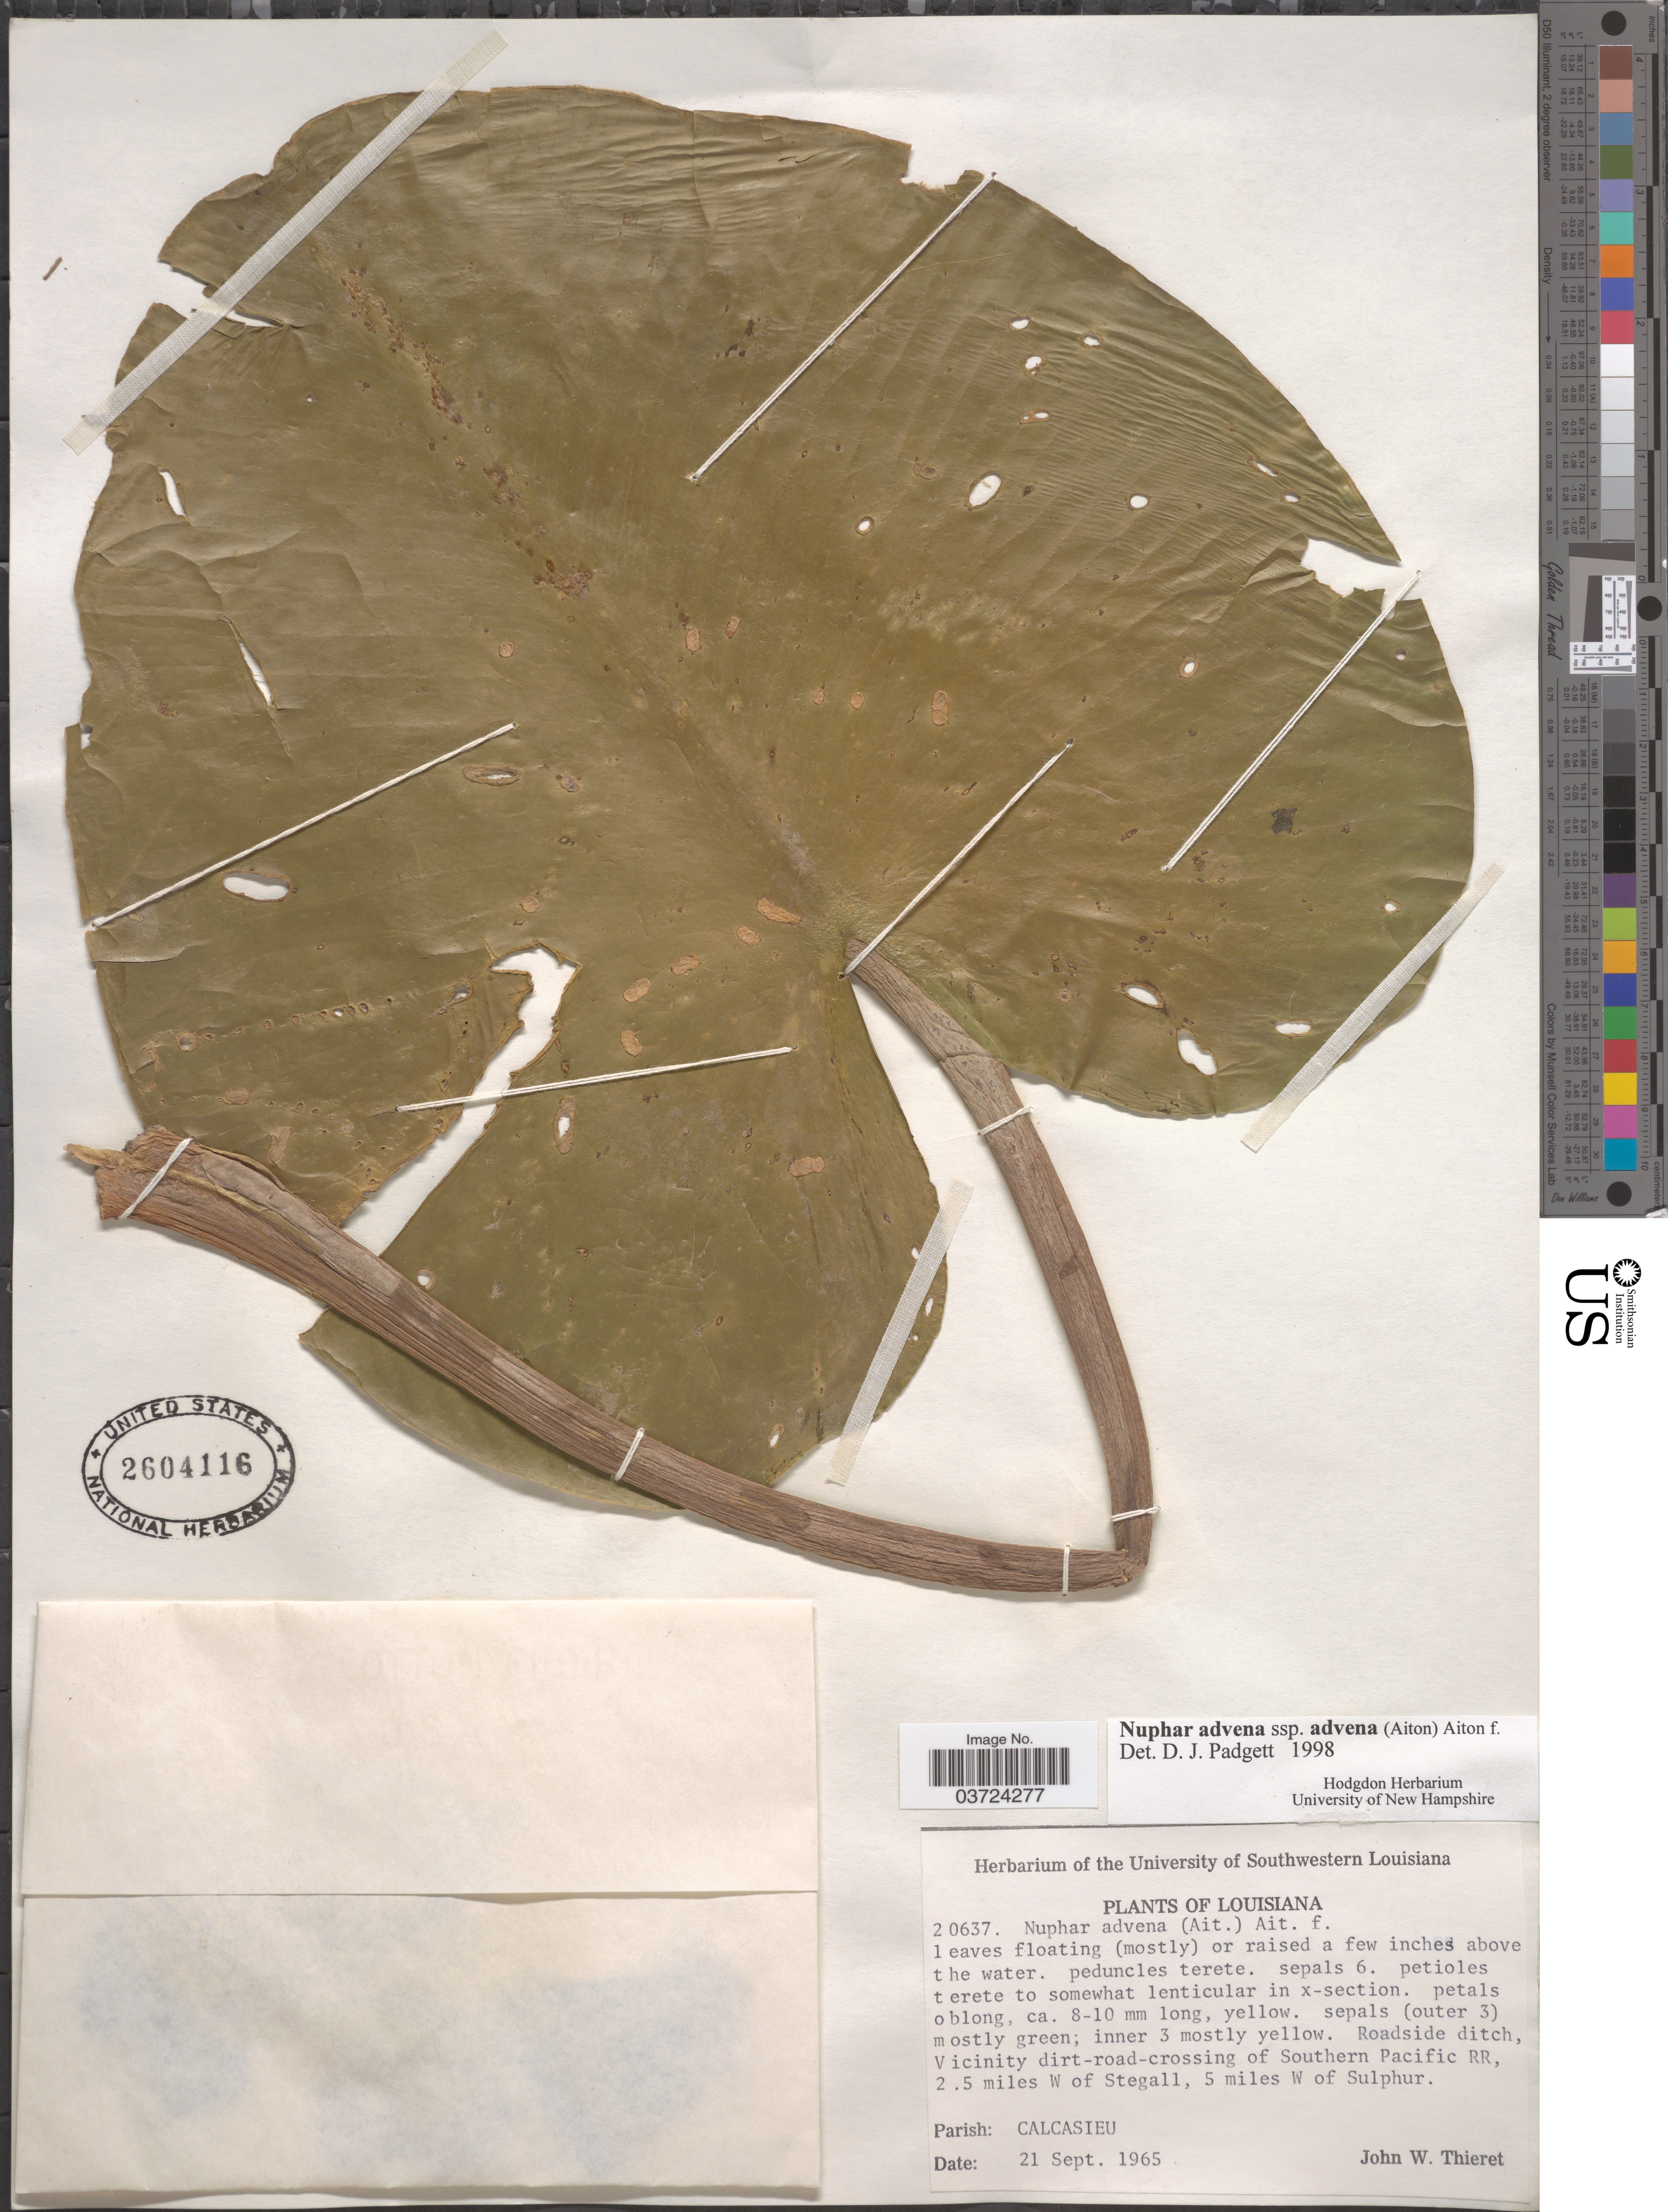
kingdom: Plantae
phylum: Tracheophyta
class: Magnoliopsida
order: Nymphaeales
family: Nymphaeaceae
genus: Nuphar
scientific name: Nuphar advena subsp. advena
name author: (Aiton) W.T. Aiton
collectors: J. W. Thieret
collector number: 20637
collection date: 1965-09-21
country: United States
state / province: Louisiana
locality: Roadside ditch, Vicinity dirt-road-crossing of Southern Pacific RR, 2.5 miles W of Stegall, 5 miles W of Sulphur. Parish: Calcasieu.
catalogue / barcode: US 2604116